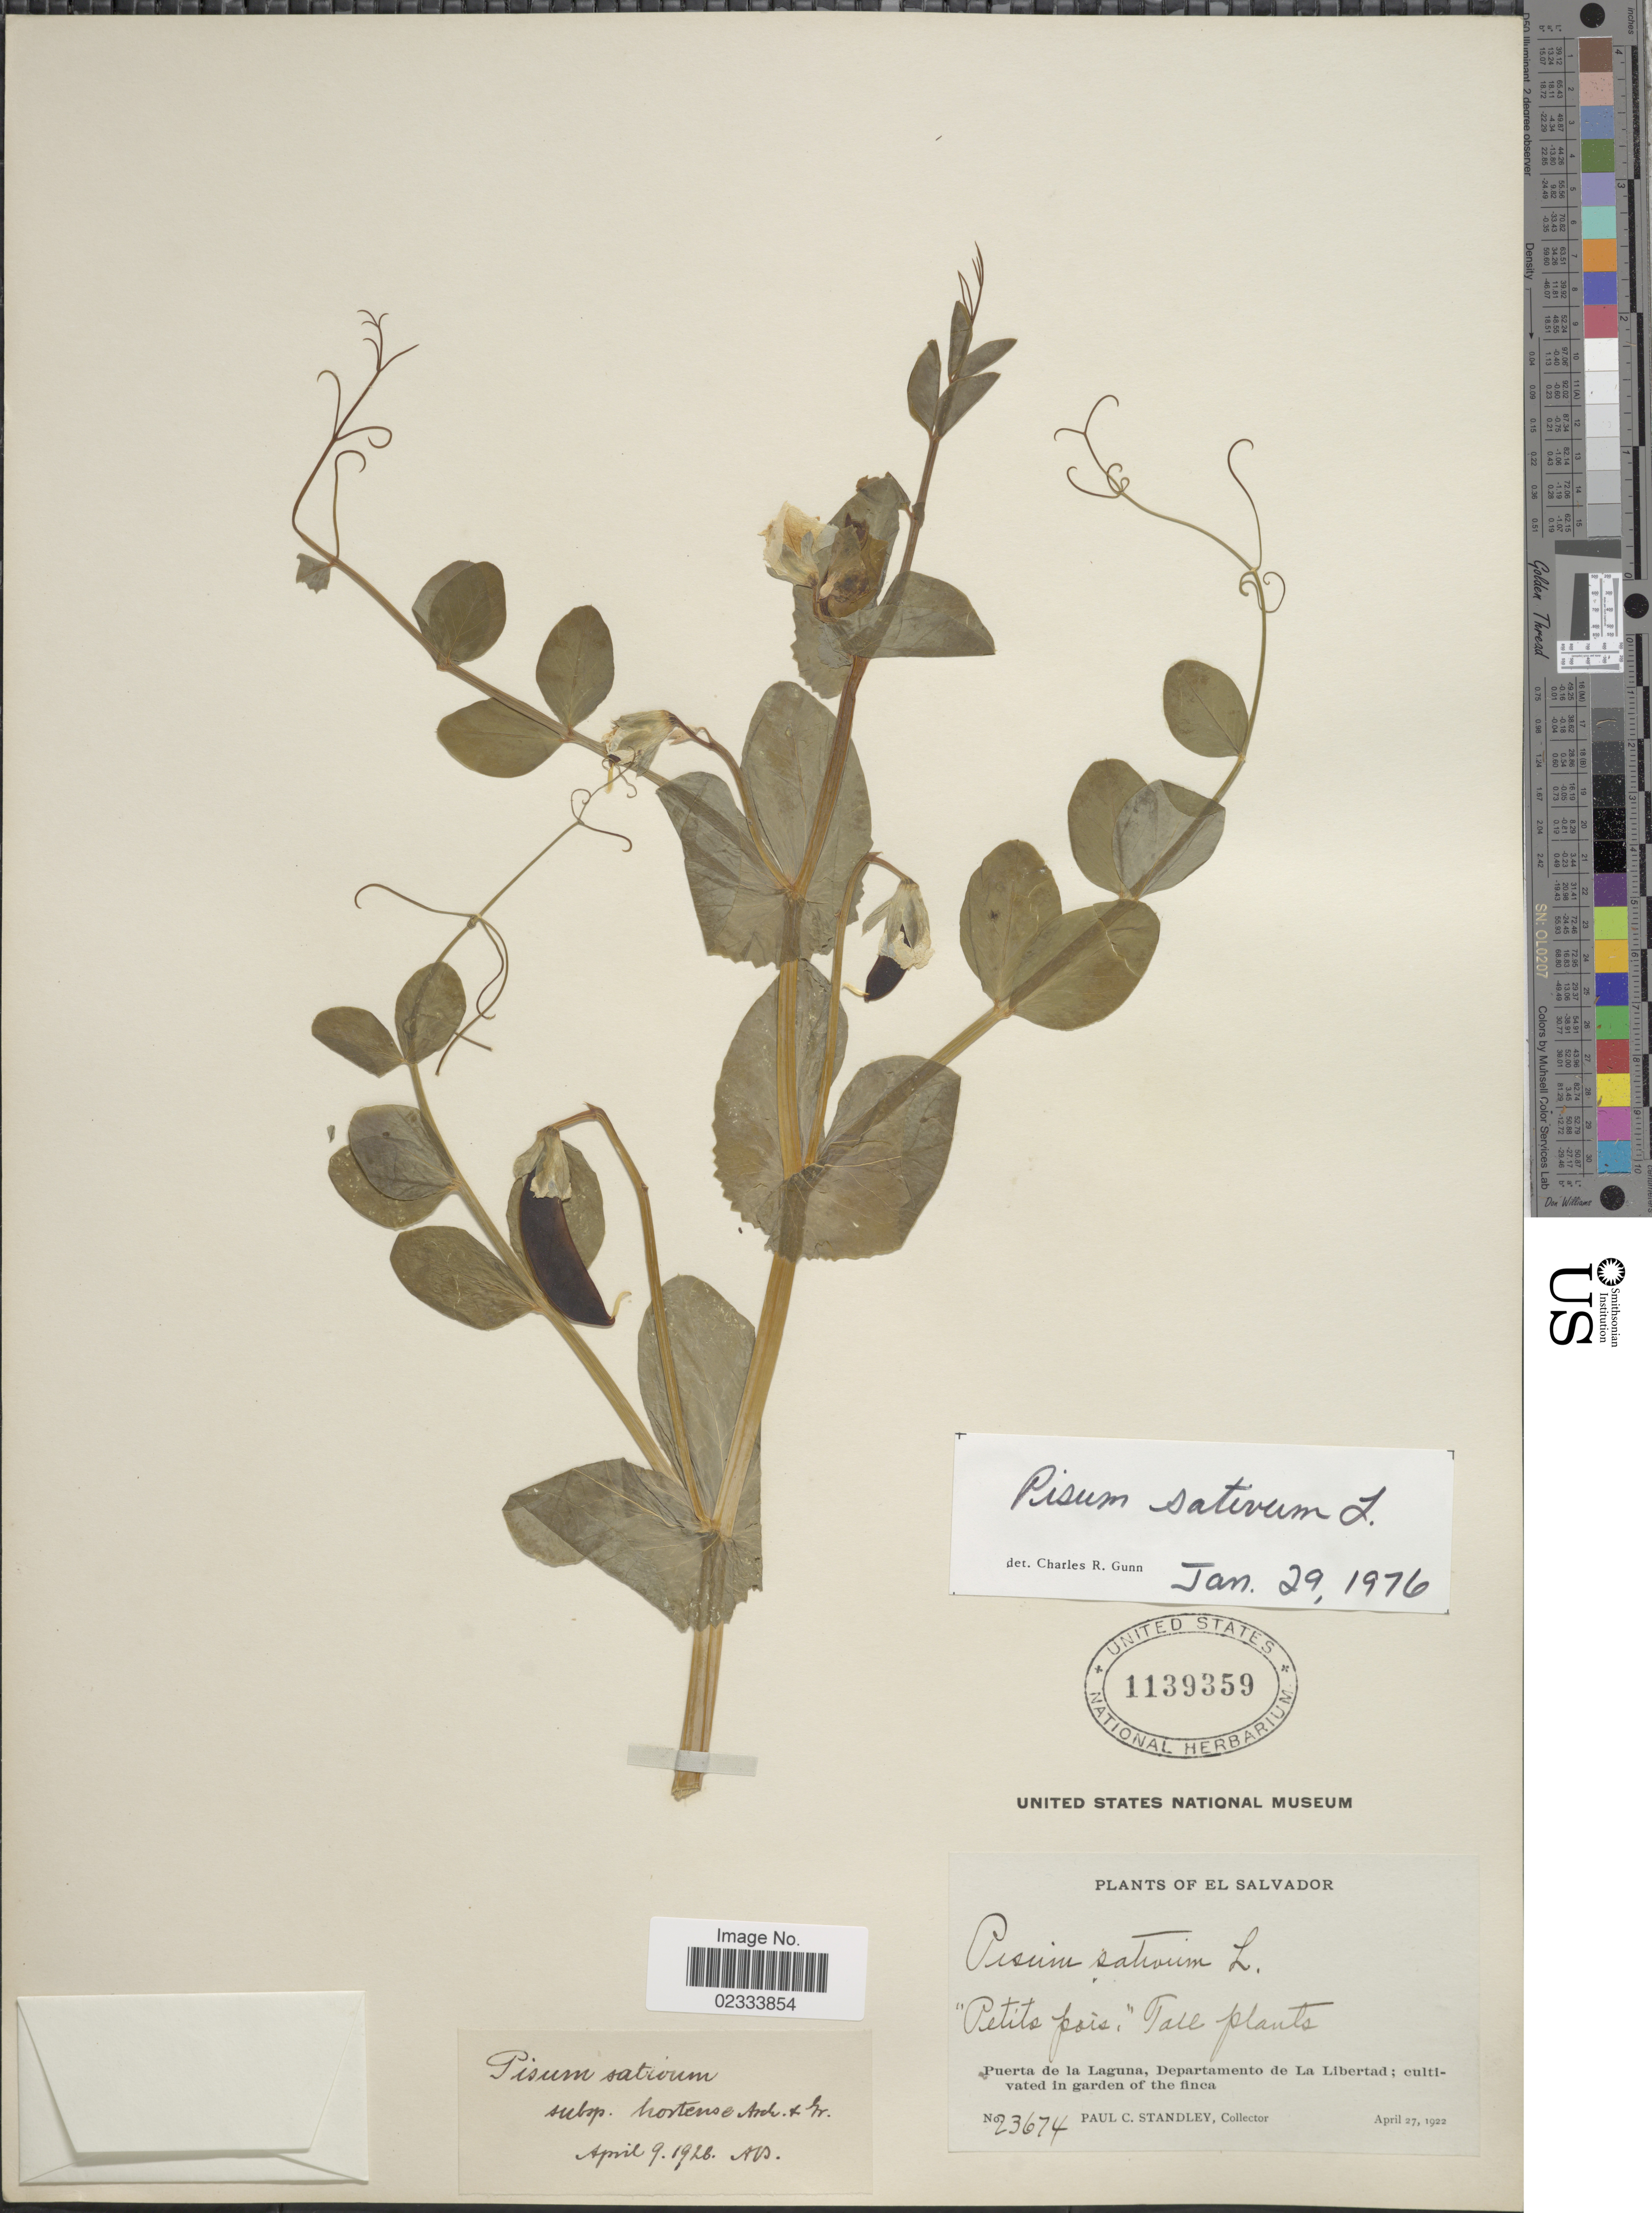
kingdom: Plantae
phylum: Tracheophyta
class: Magnoliopsida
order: Fabales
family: Fabaceae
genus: Pisum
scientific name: Pisum sativum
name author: L.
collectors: P. C. Standley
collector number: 23674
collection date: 1922-04-27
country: El Salvador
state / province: La Libertad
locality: Puerta de la Laguna, in garden of the finca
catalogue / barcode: US 1139359